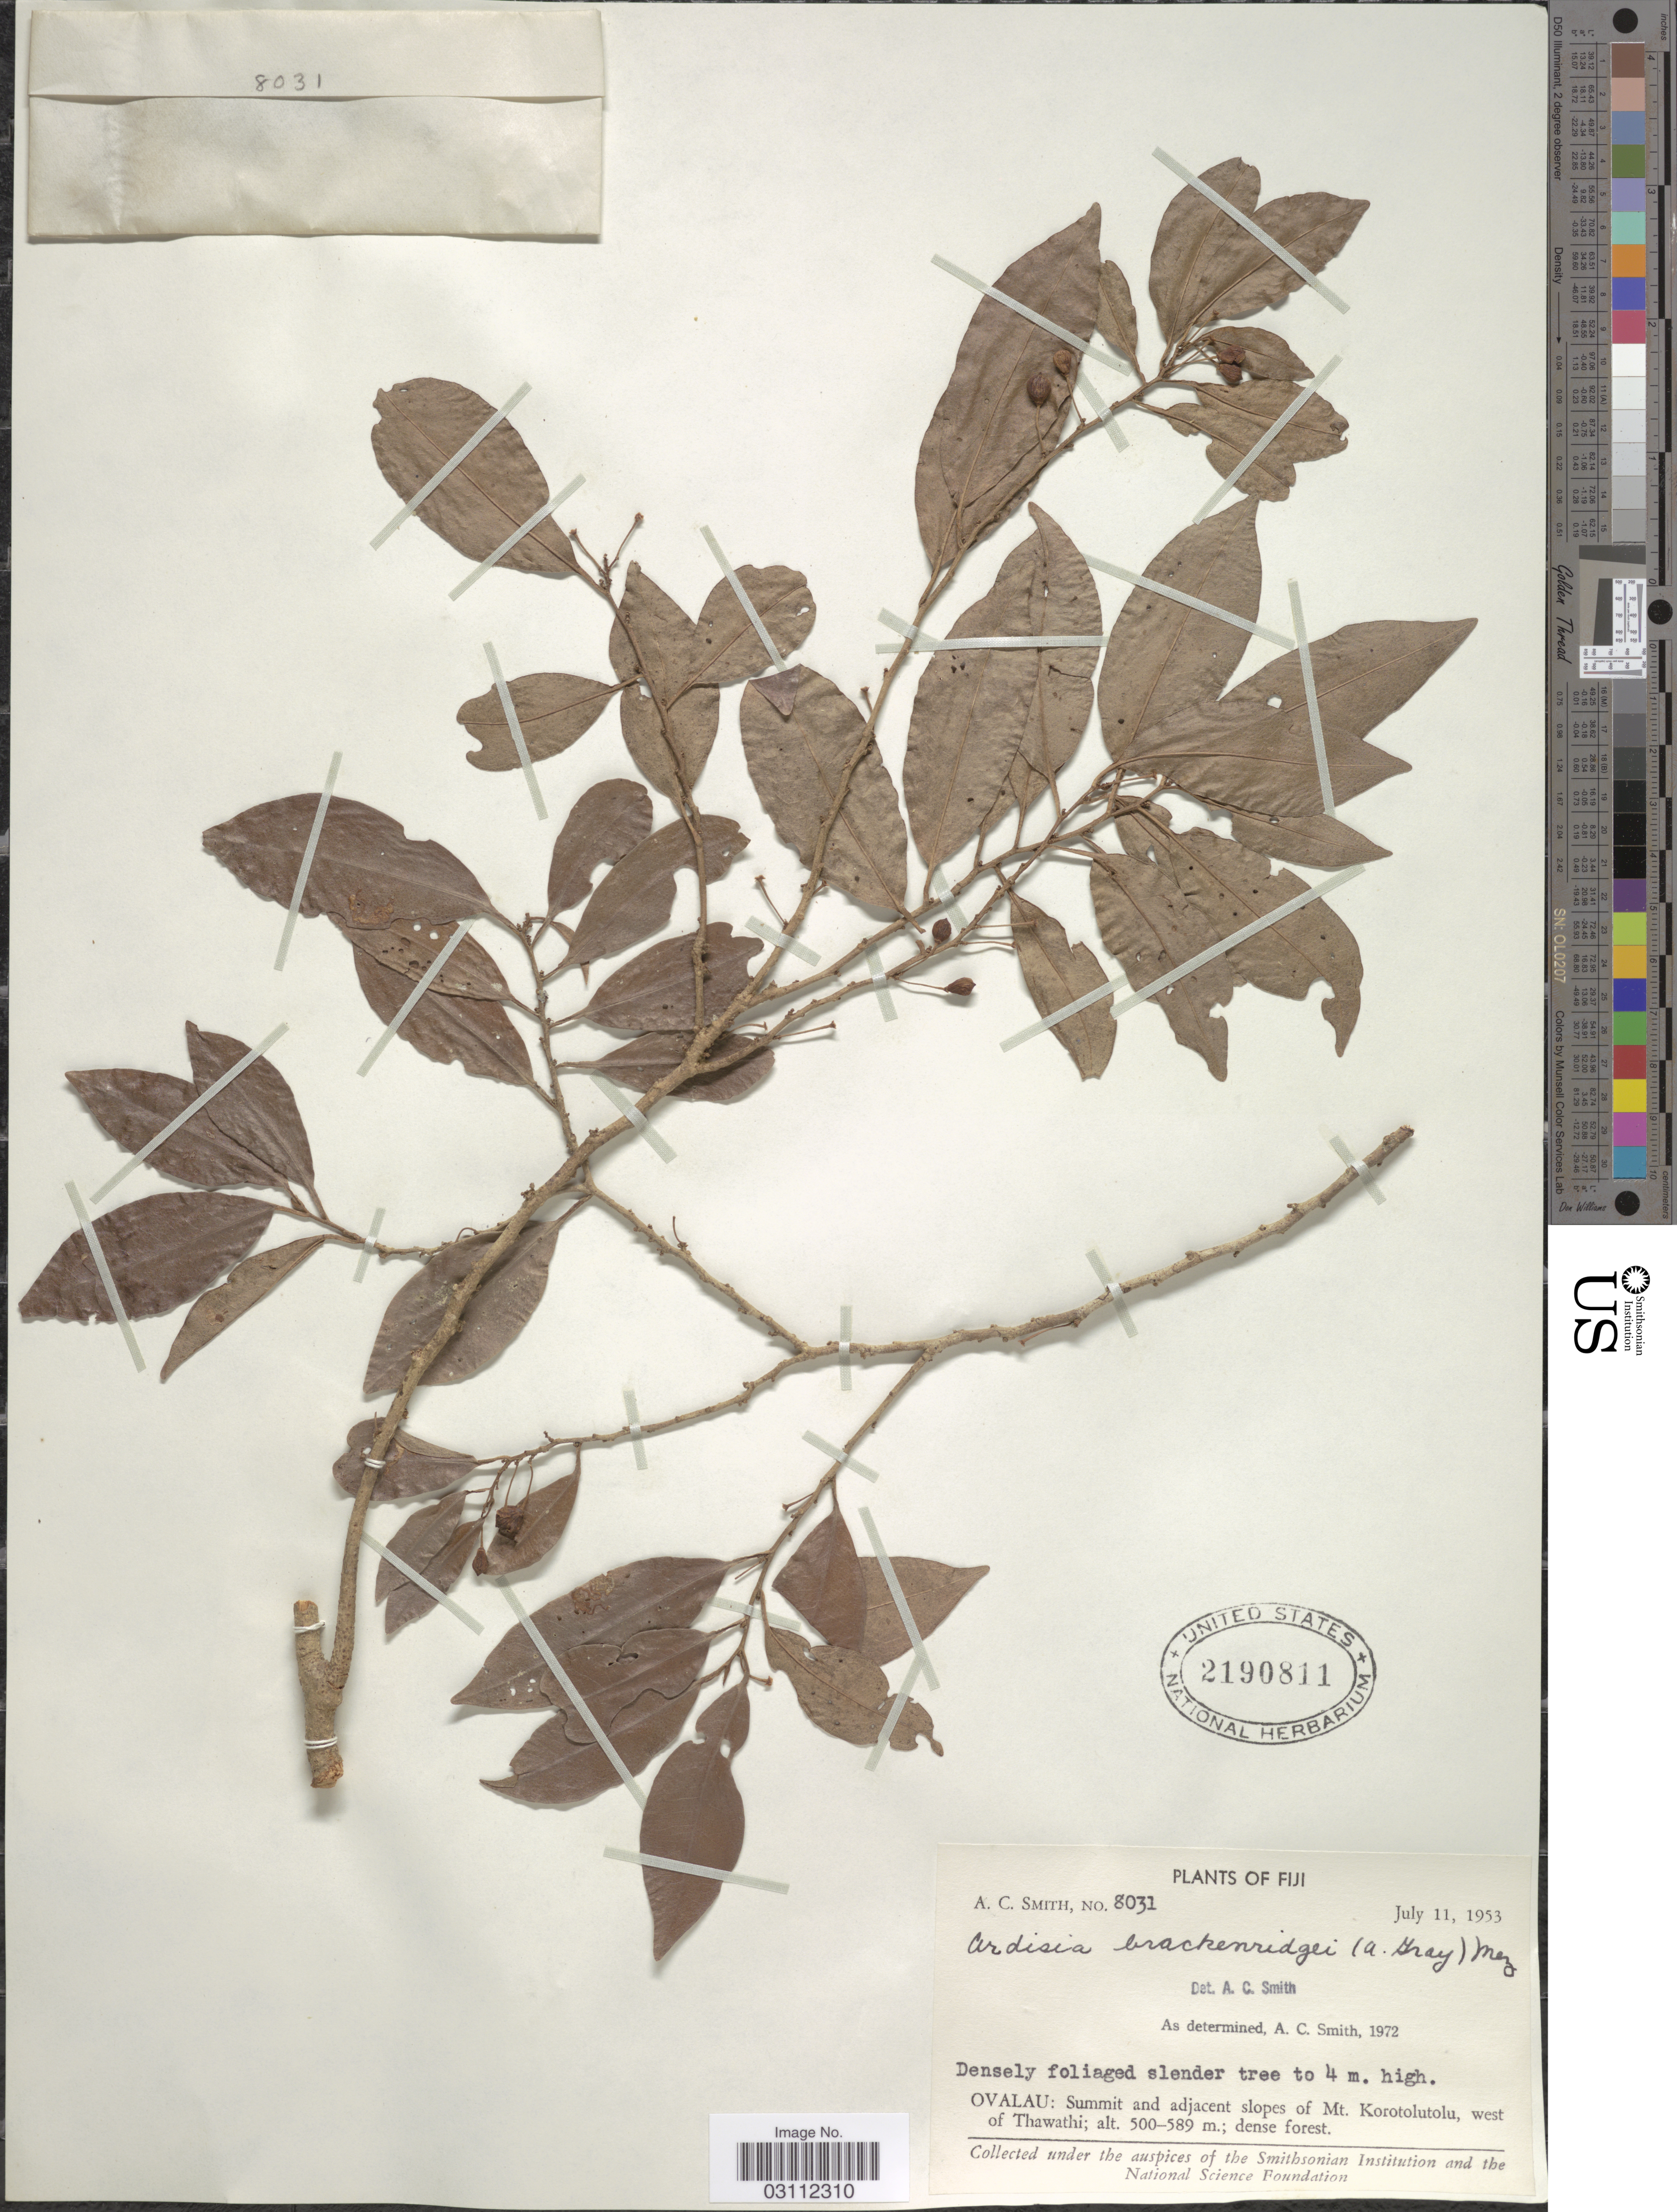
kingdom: Plantae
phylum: Tracheophyta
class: Magnoliopsida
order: Ericales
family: Primulaceae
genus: Ardisia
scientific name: Ardisia brackenridgei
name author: (A. Gray) Mez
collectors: A. C. Smith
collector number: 8031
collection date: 1953-07-11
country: Fiji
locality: Ovalau: Summit and adjacent slopes of Mt. Korotolutolu, west of Thawathi.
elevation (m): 500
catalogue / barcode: US 2190811